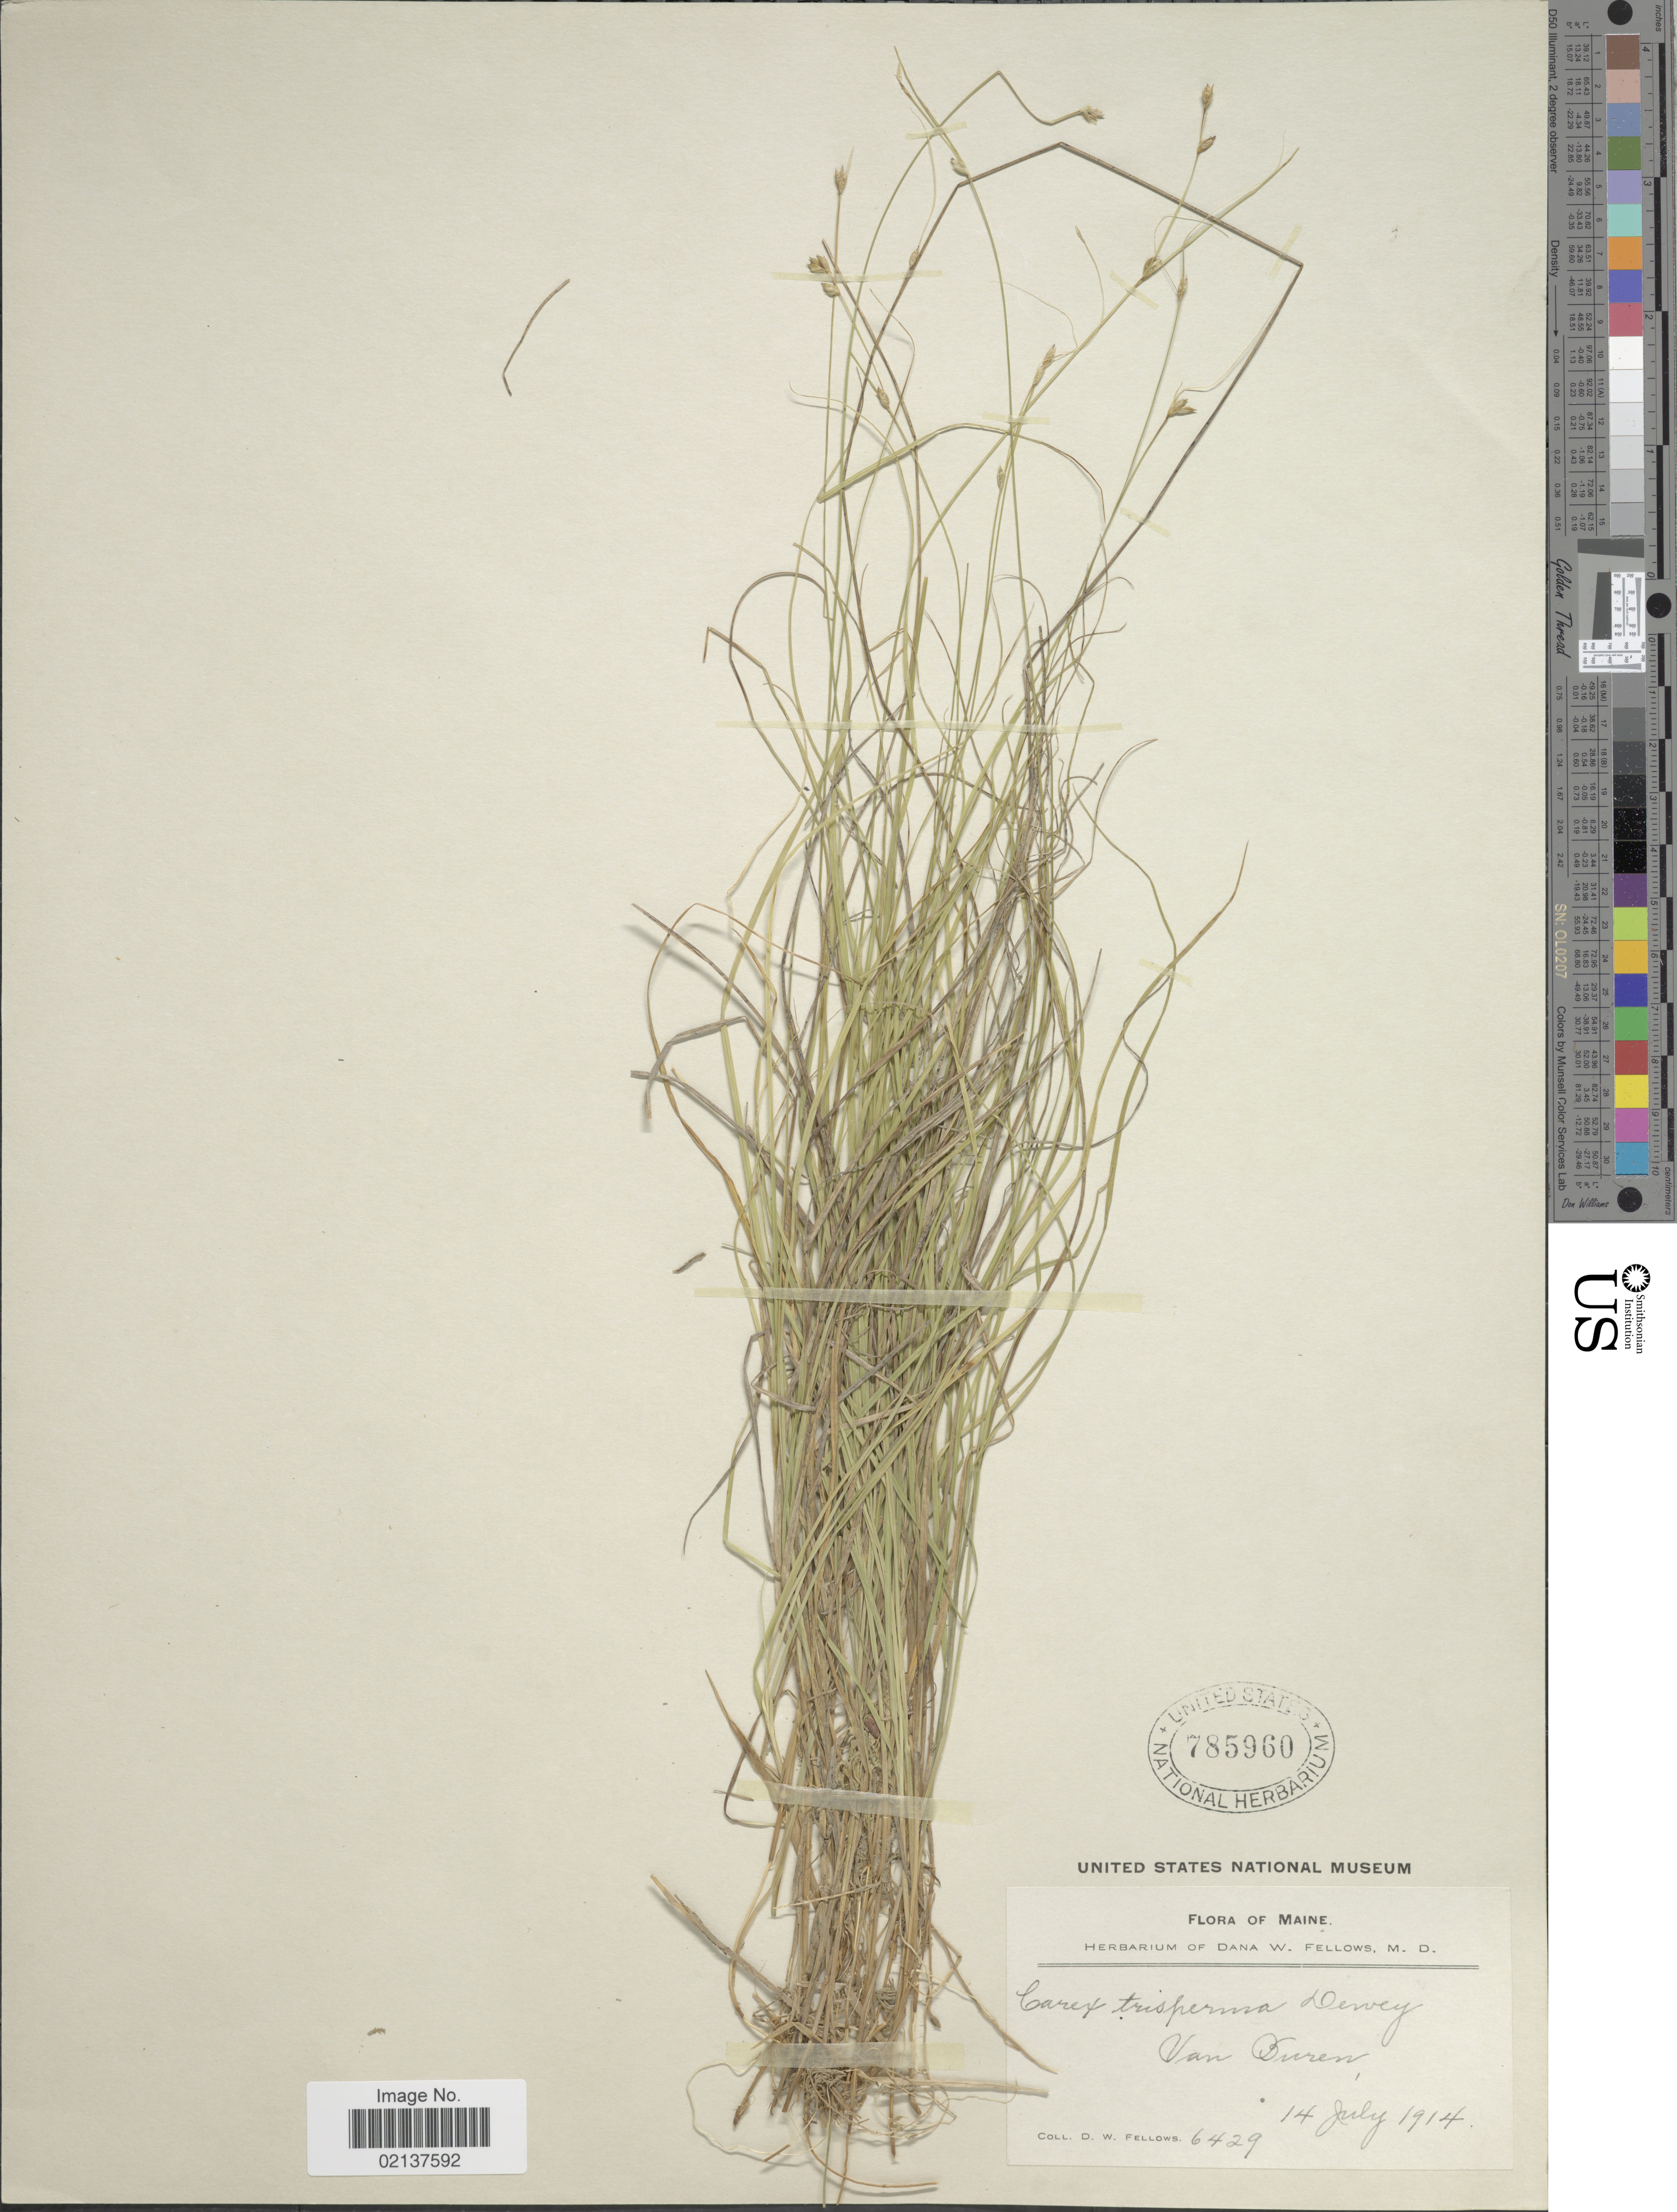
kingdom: Plantae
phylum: Tracheophyta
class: Liliopsida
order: Poales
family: Cyperaceae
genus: Carex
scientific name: Carex trisperma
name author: Dewey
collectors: D. W. Fellows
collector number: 6429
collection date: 1914-07-14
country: United States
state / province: Maine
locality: Van Buren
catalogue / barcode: US 785960